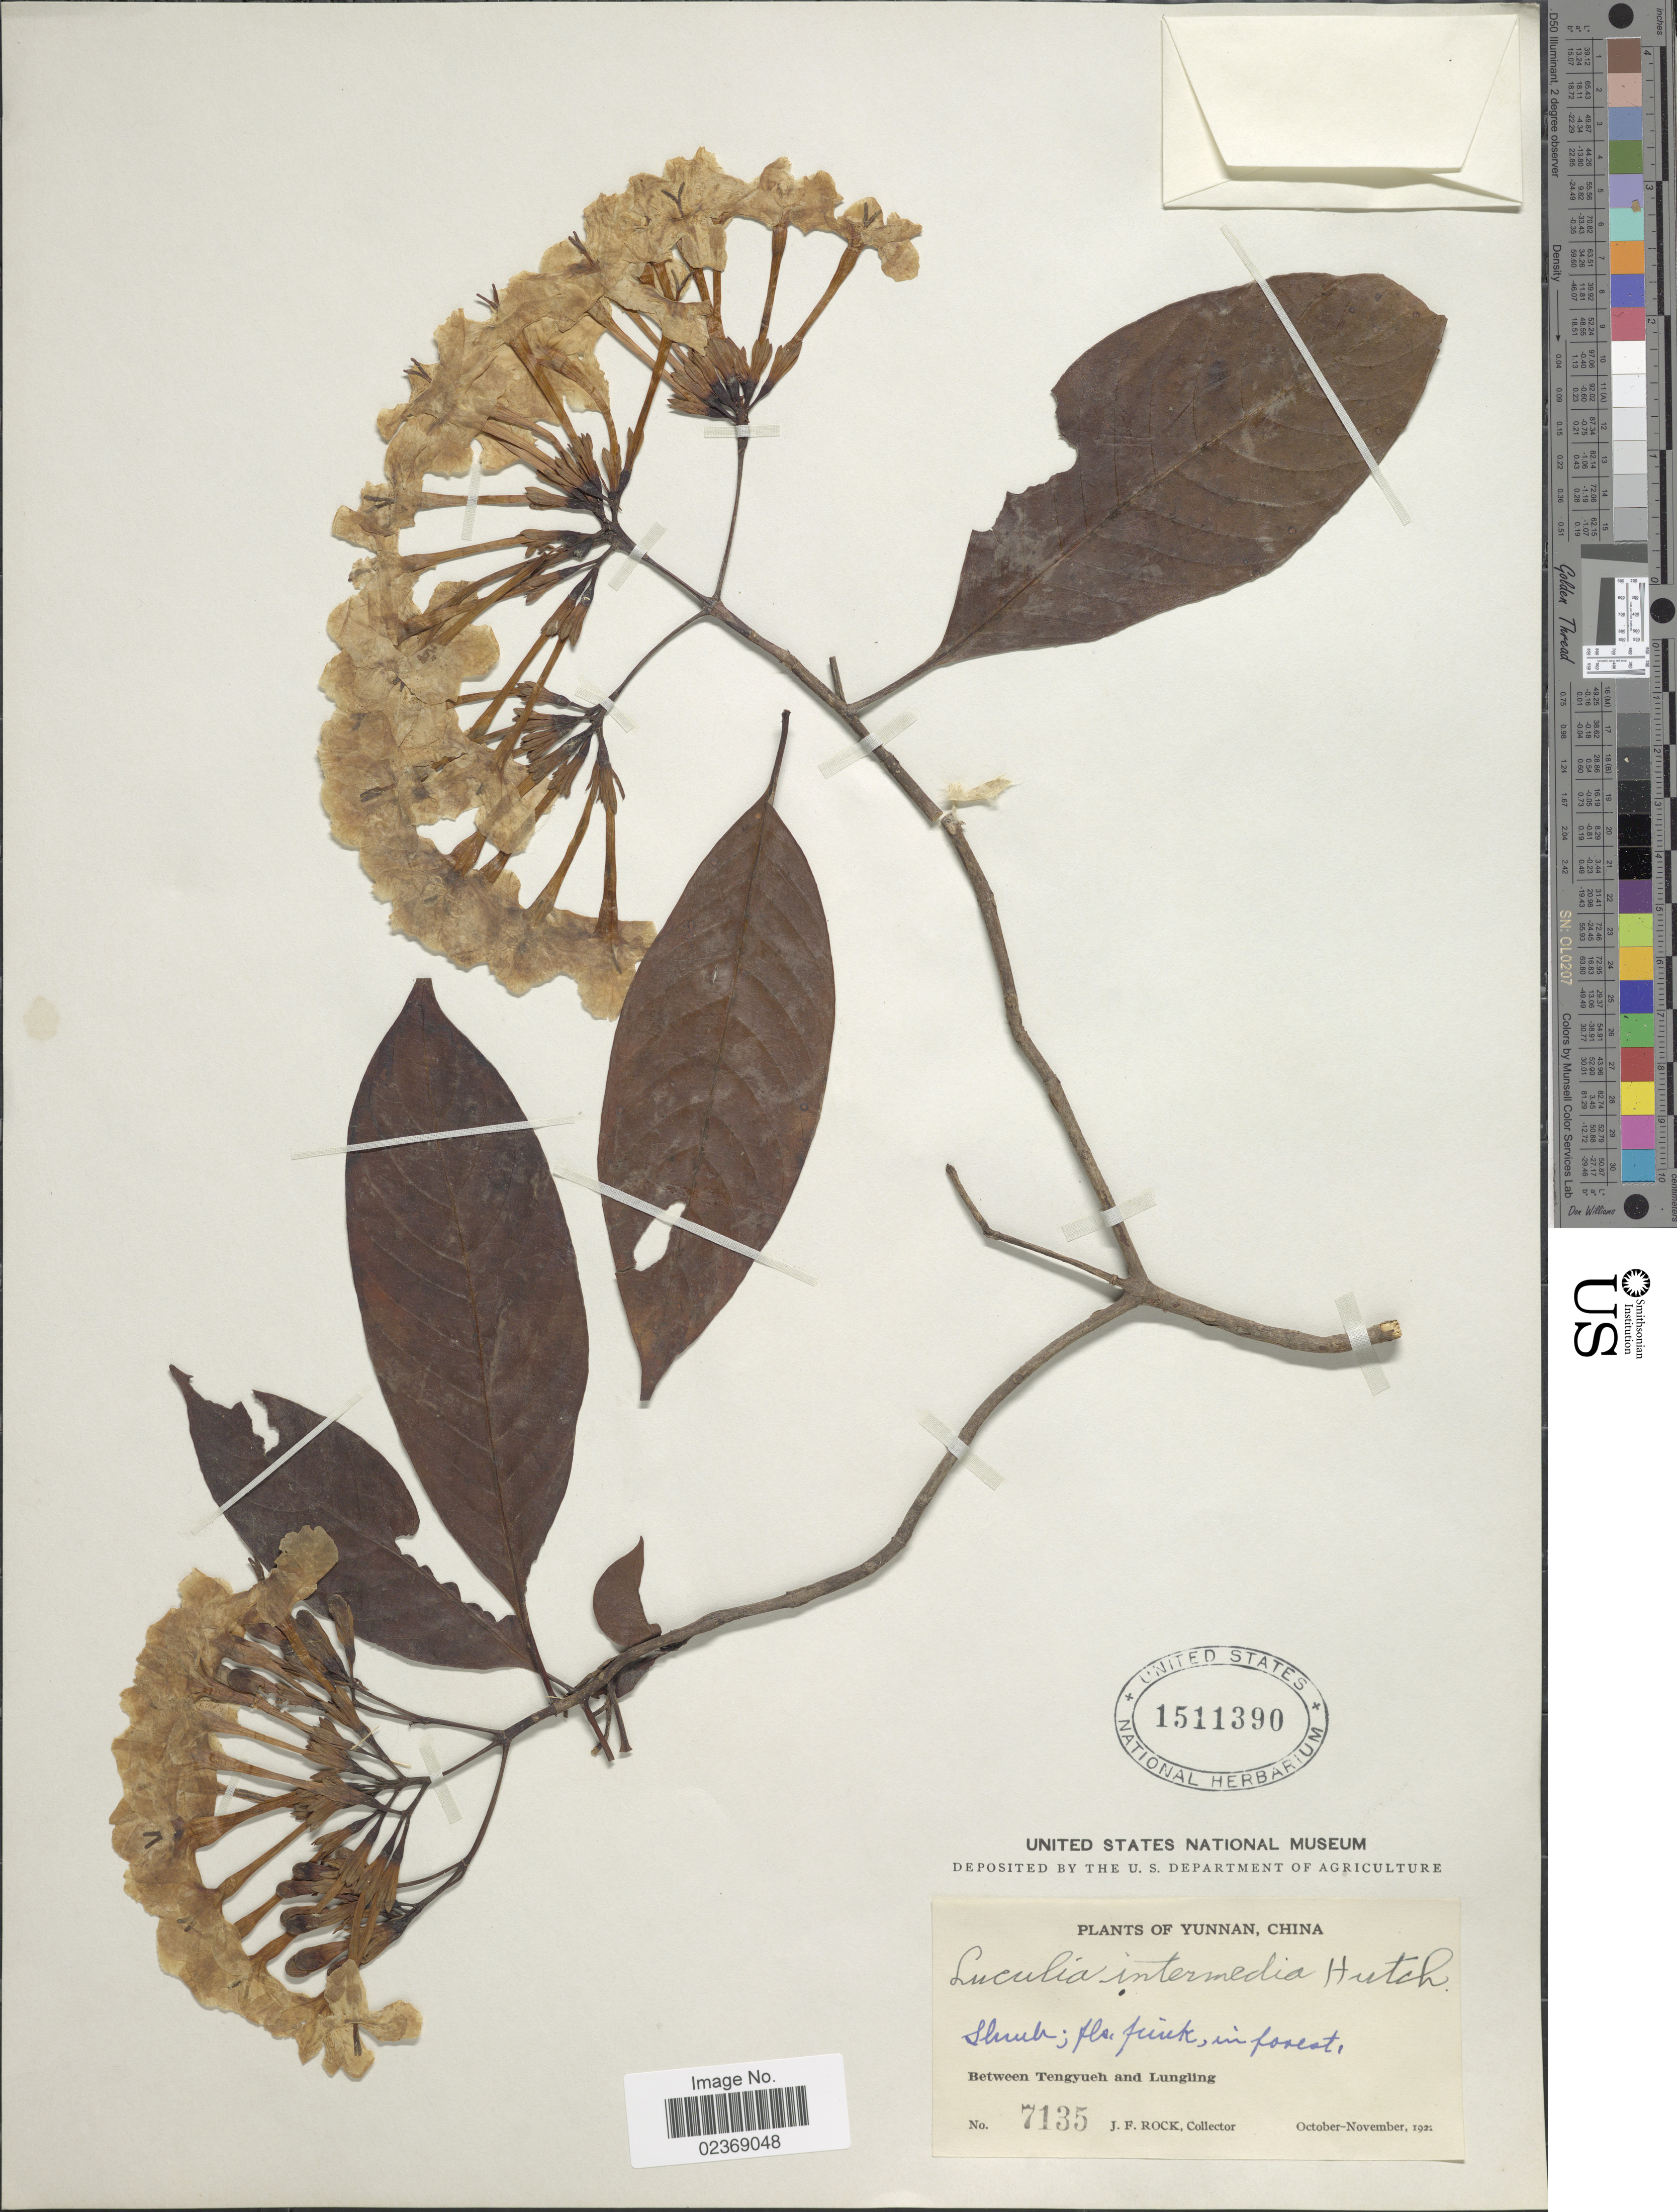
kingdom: Plantae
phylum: Tracheophyta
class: Magnoliopsida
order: Gentianales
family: Rubiaceae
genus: Luculia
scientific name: Luculia intermedia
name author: Hutch.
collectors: J. Rock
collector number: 7135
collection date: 1922-10/1922-11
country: China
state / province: Yunnan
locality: In forest, Between Tengyueh and Lungling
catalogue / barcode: US 1511390